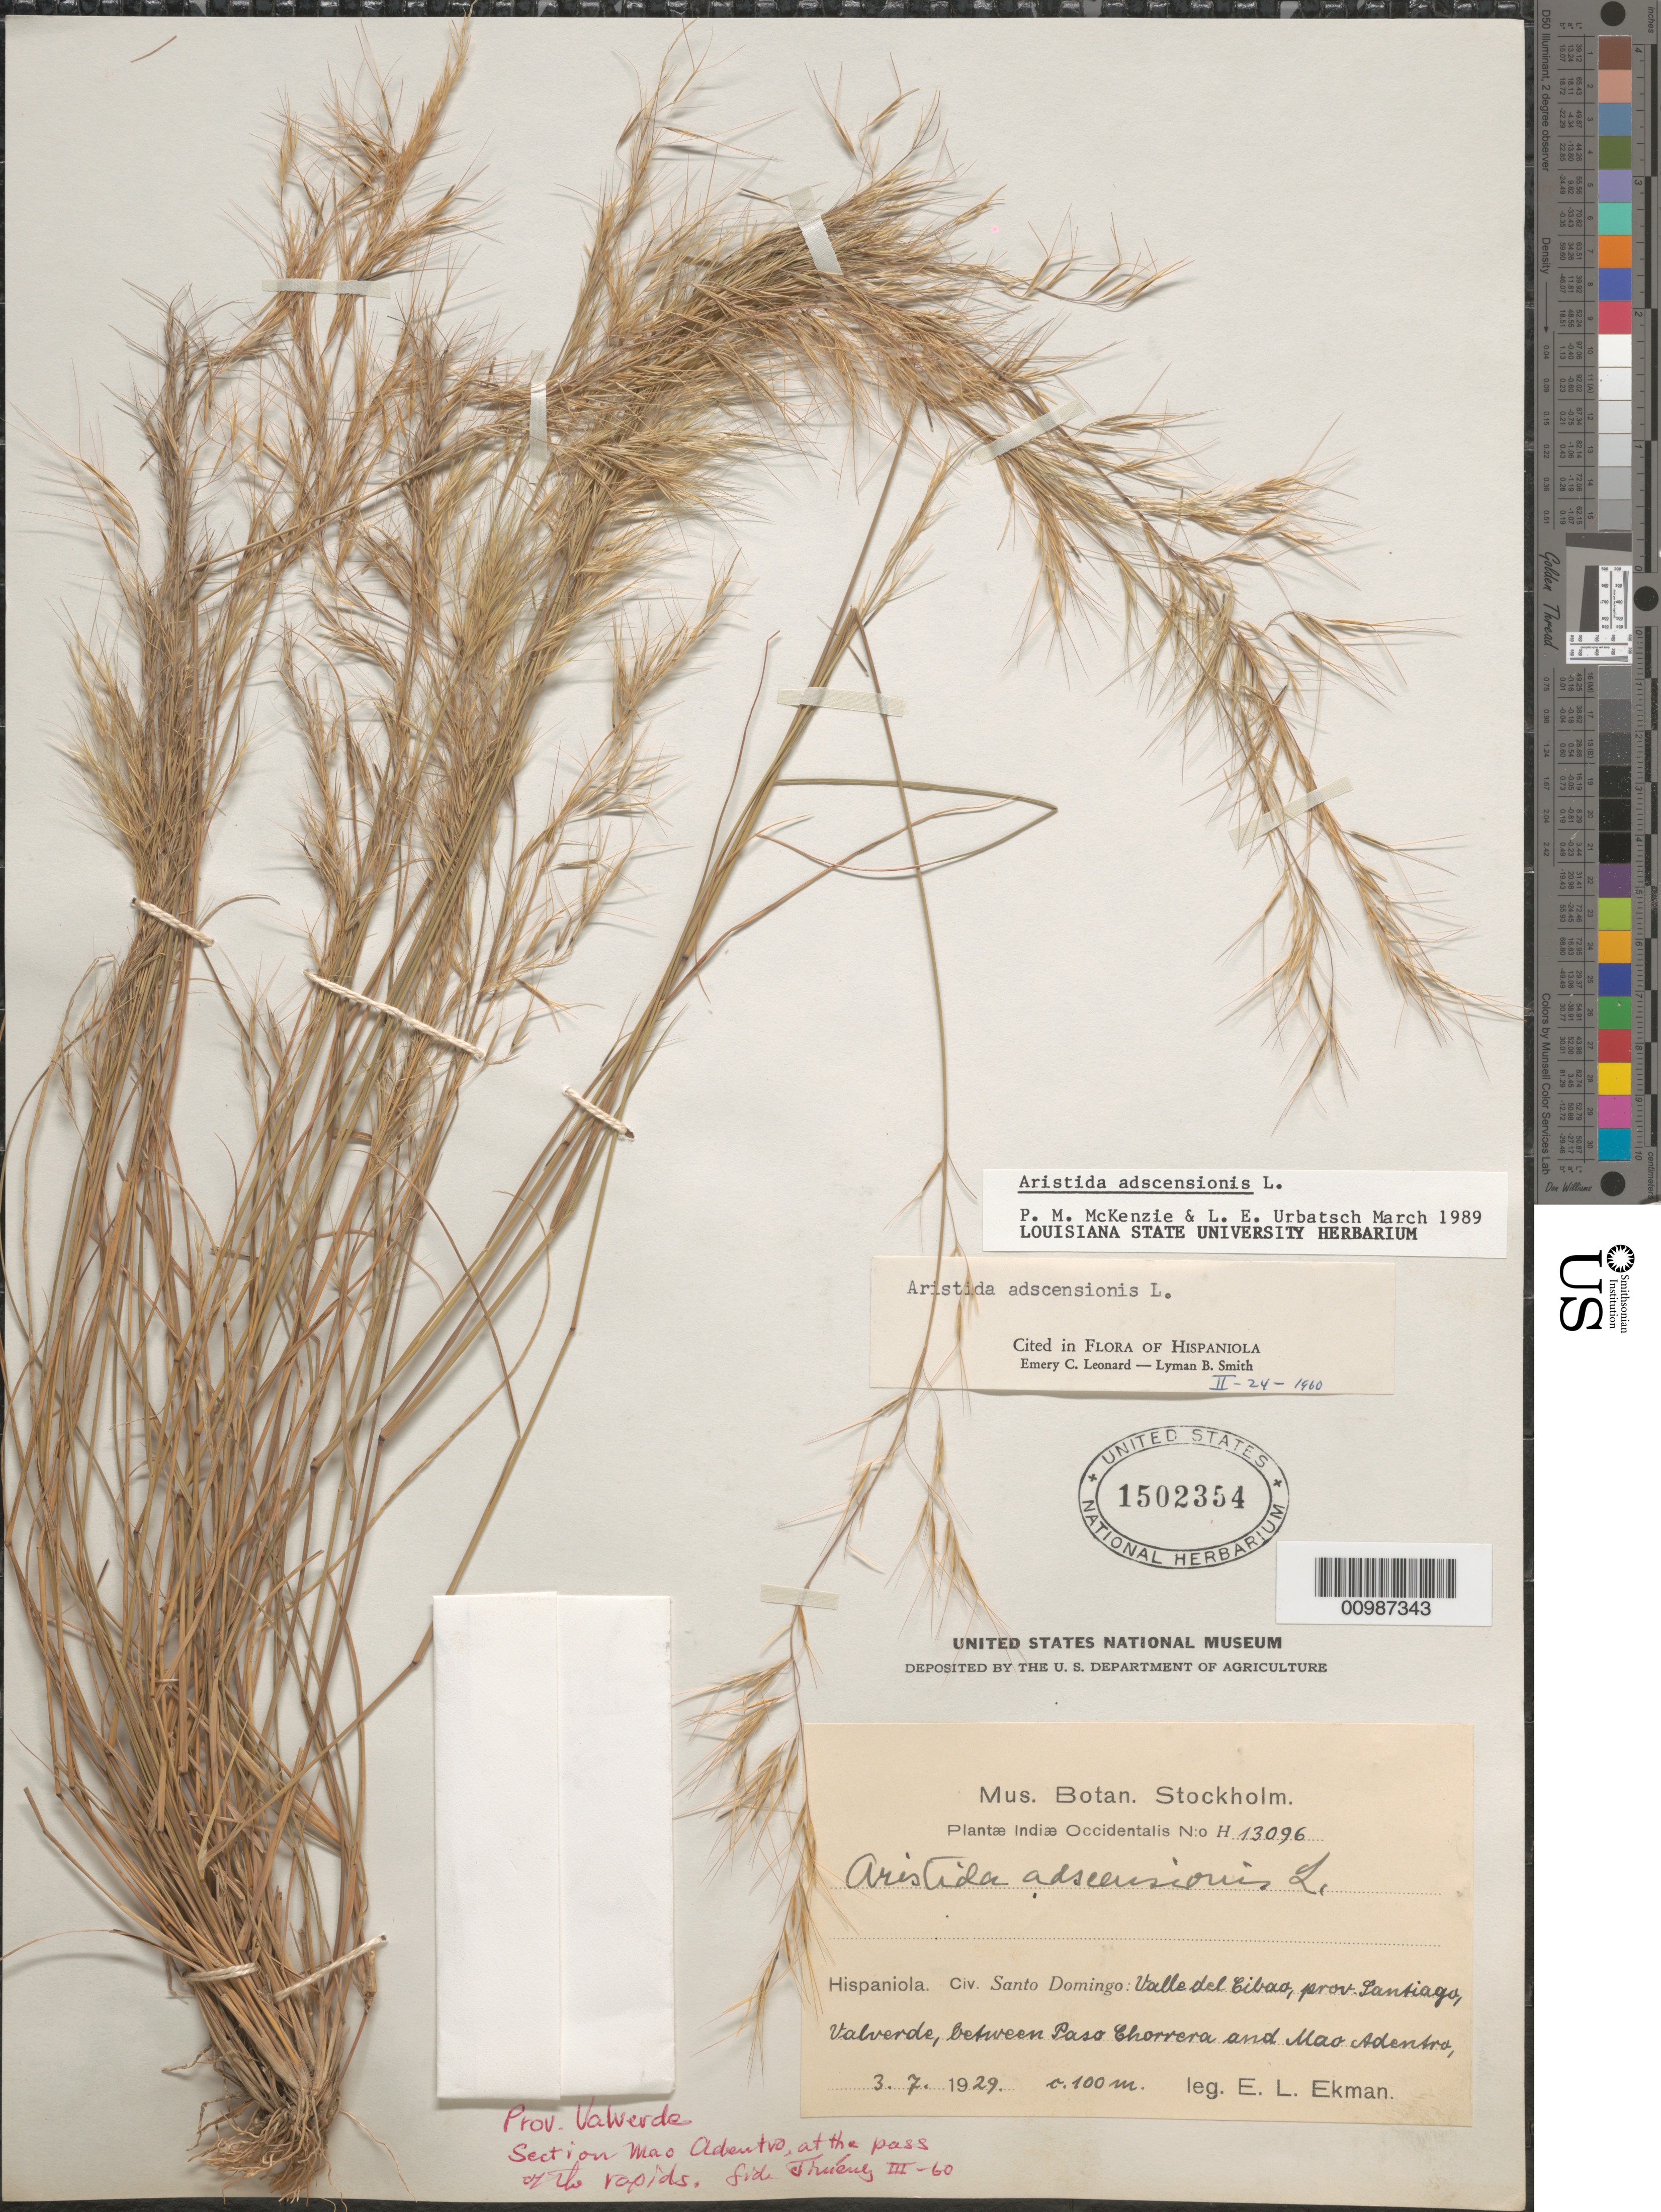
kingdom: Plantae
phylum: Tracheophyta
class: Liliopsida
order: Poales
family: Poaceae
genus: Aristida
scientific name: Aristida adscensionis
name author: L.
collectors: E. L. Ekman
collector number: H 13096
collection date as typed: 07 Mar 1929 or 03 Jul 1929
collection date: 1929-03-07 or 1929-07-03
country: Dominican Republic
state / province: Valverde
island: Hispaniola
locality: Mao Odentro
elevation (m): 100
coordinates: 0 N, 0 E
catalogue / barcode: US 1502354